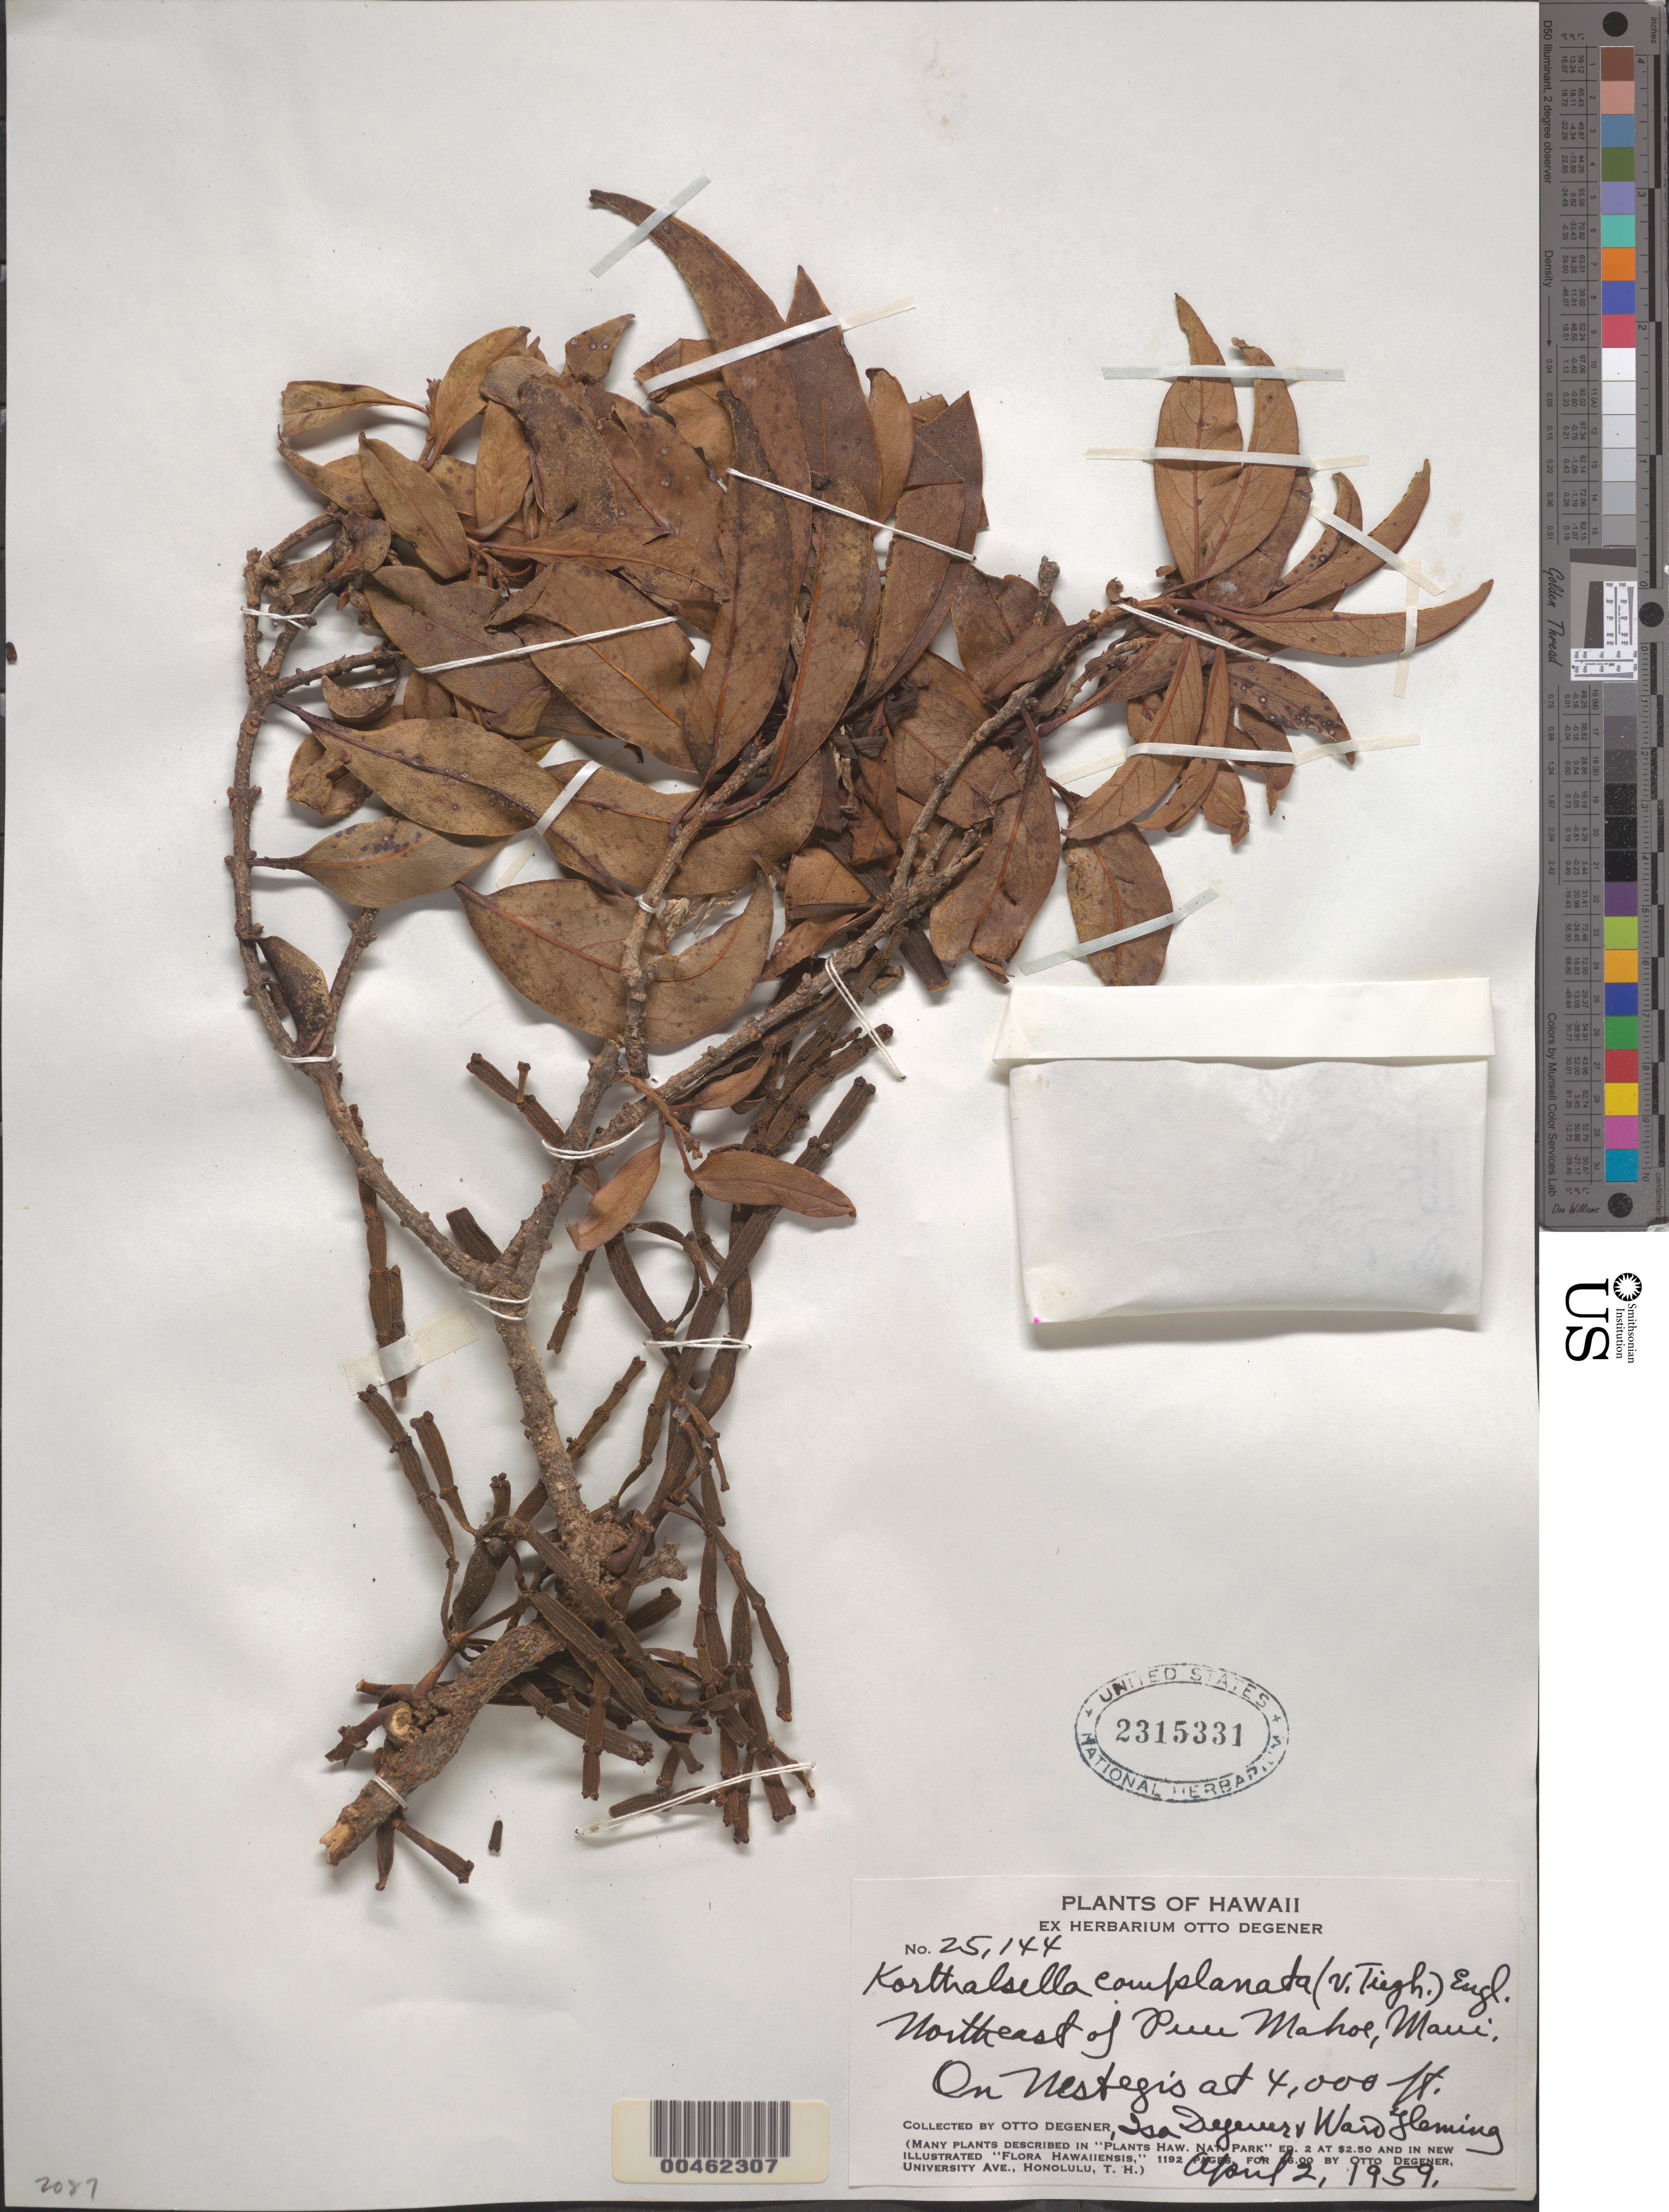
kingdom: Plantae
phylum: Tracheophyta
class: Magnoliopsida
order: Santalales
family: Viscaceae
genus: Korthalsella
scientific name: Korthalsella complanata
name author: (Tiegh.) Engl.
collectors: O. Degener, I. Degener & W. Fleming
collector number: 25144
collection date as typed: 2 Apr 1959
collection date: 1959-04-02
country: United States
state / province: Hawaii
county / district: Maui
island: Maui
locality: NE of Puu Mahoe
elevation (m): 1219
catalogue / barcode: US 2315331